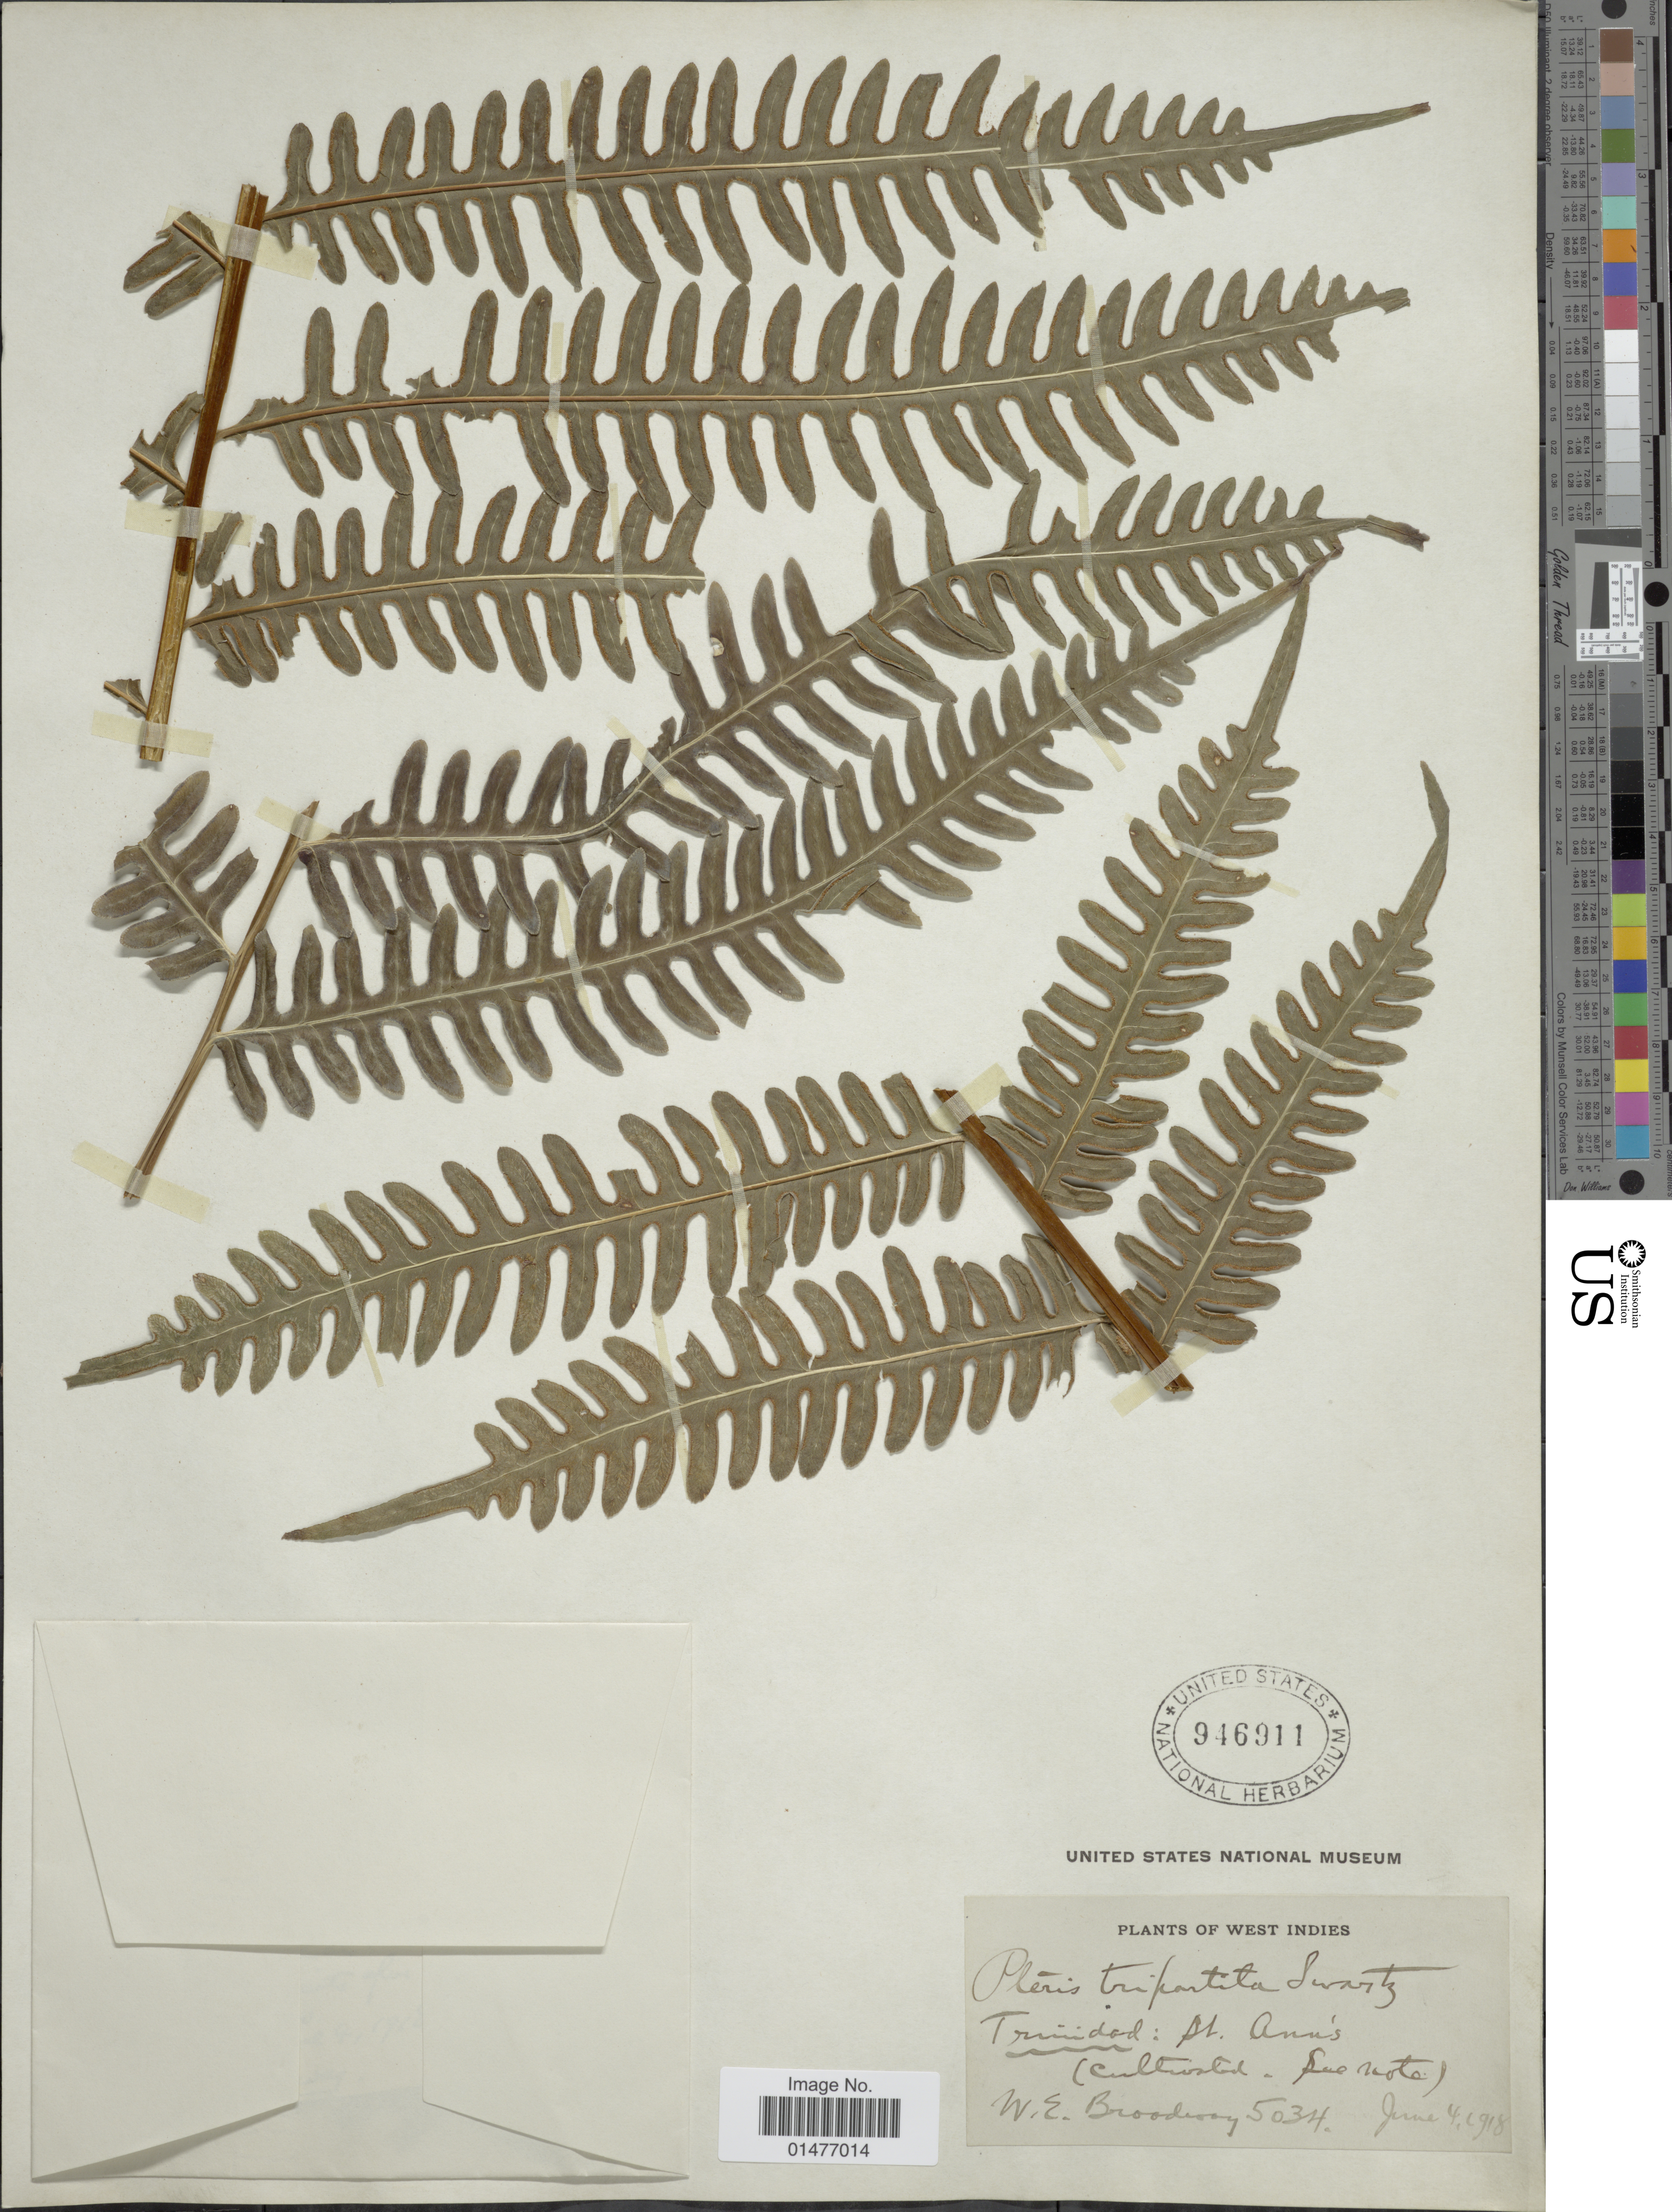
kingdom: Plantae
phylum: Tracheophyta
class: Polypodiopsida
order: Polypodiales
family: Pteridaceae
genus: Pteris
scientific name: Pteris tripartita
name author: Sw.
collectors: W. E. Broadway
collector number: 5034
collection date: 1918-06-04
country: Trinidad and Tobago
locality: St. Ann's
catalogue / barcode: US 346911